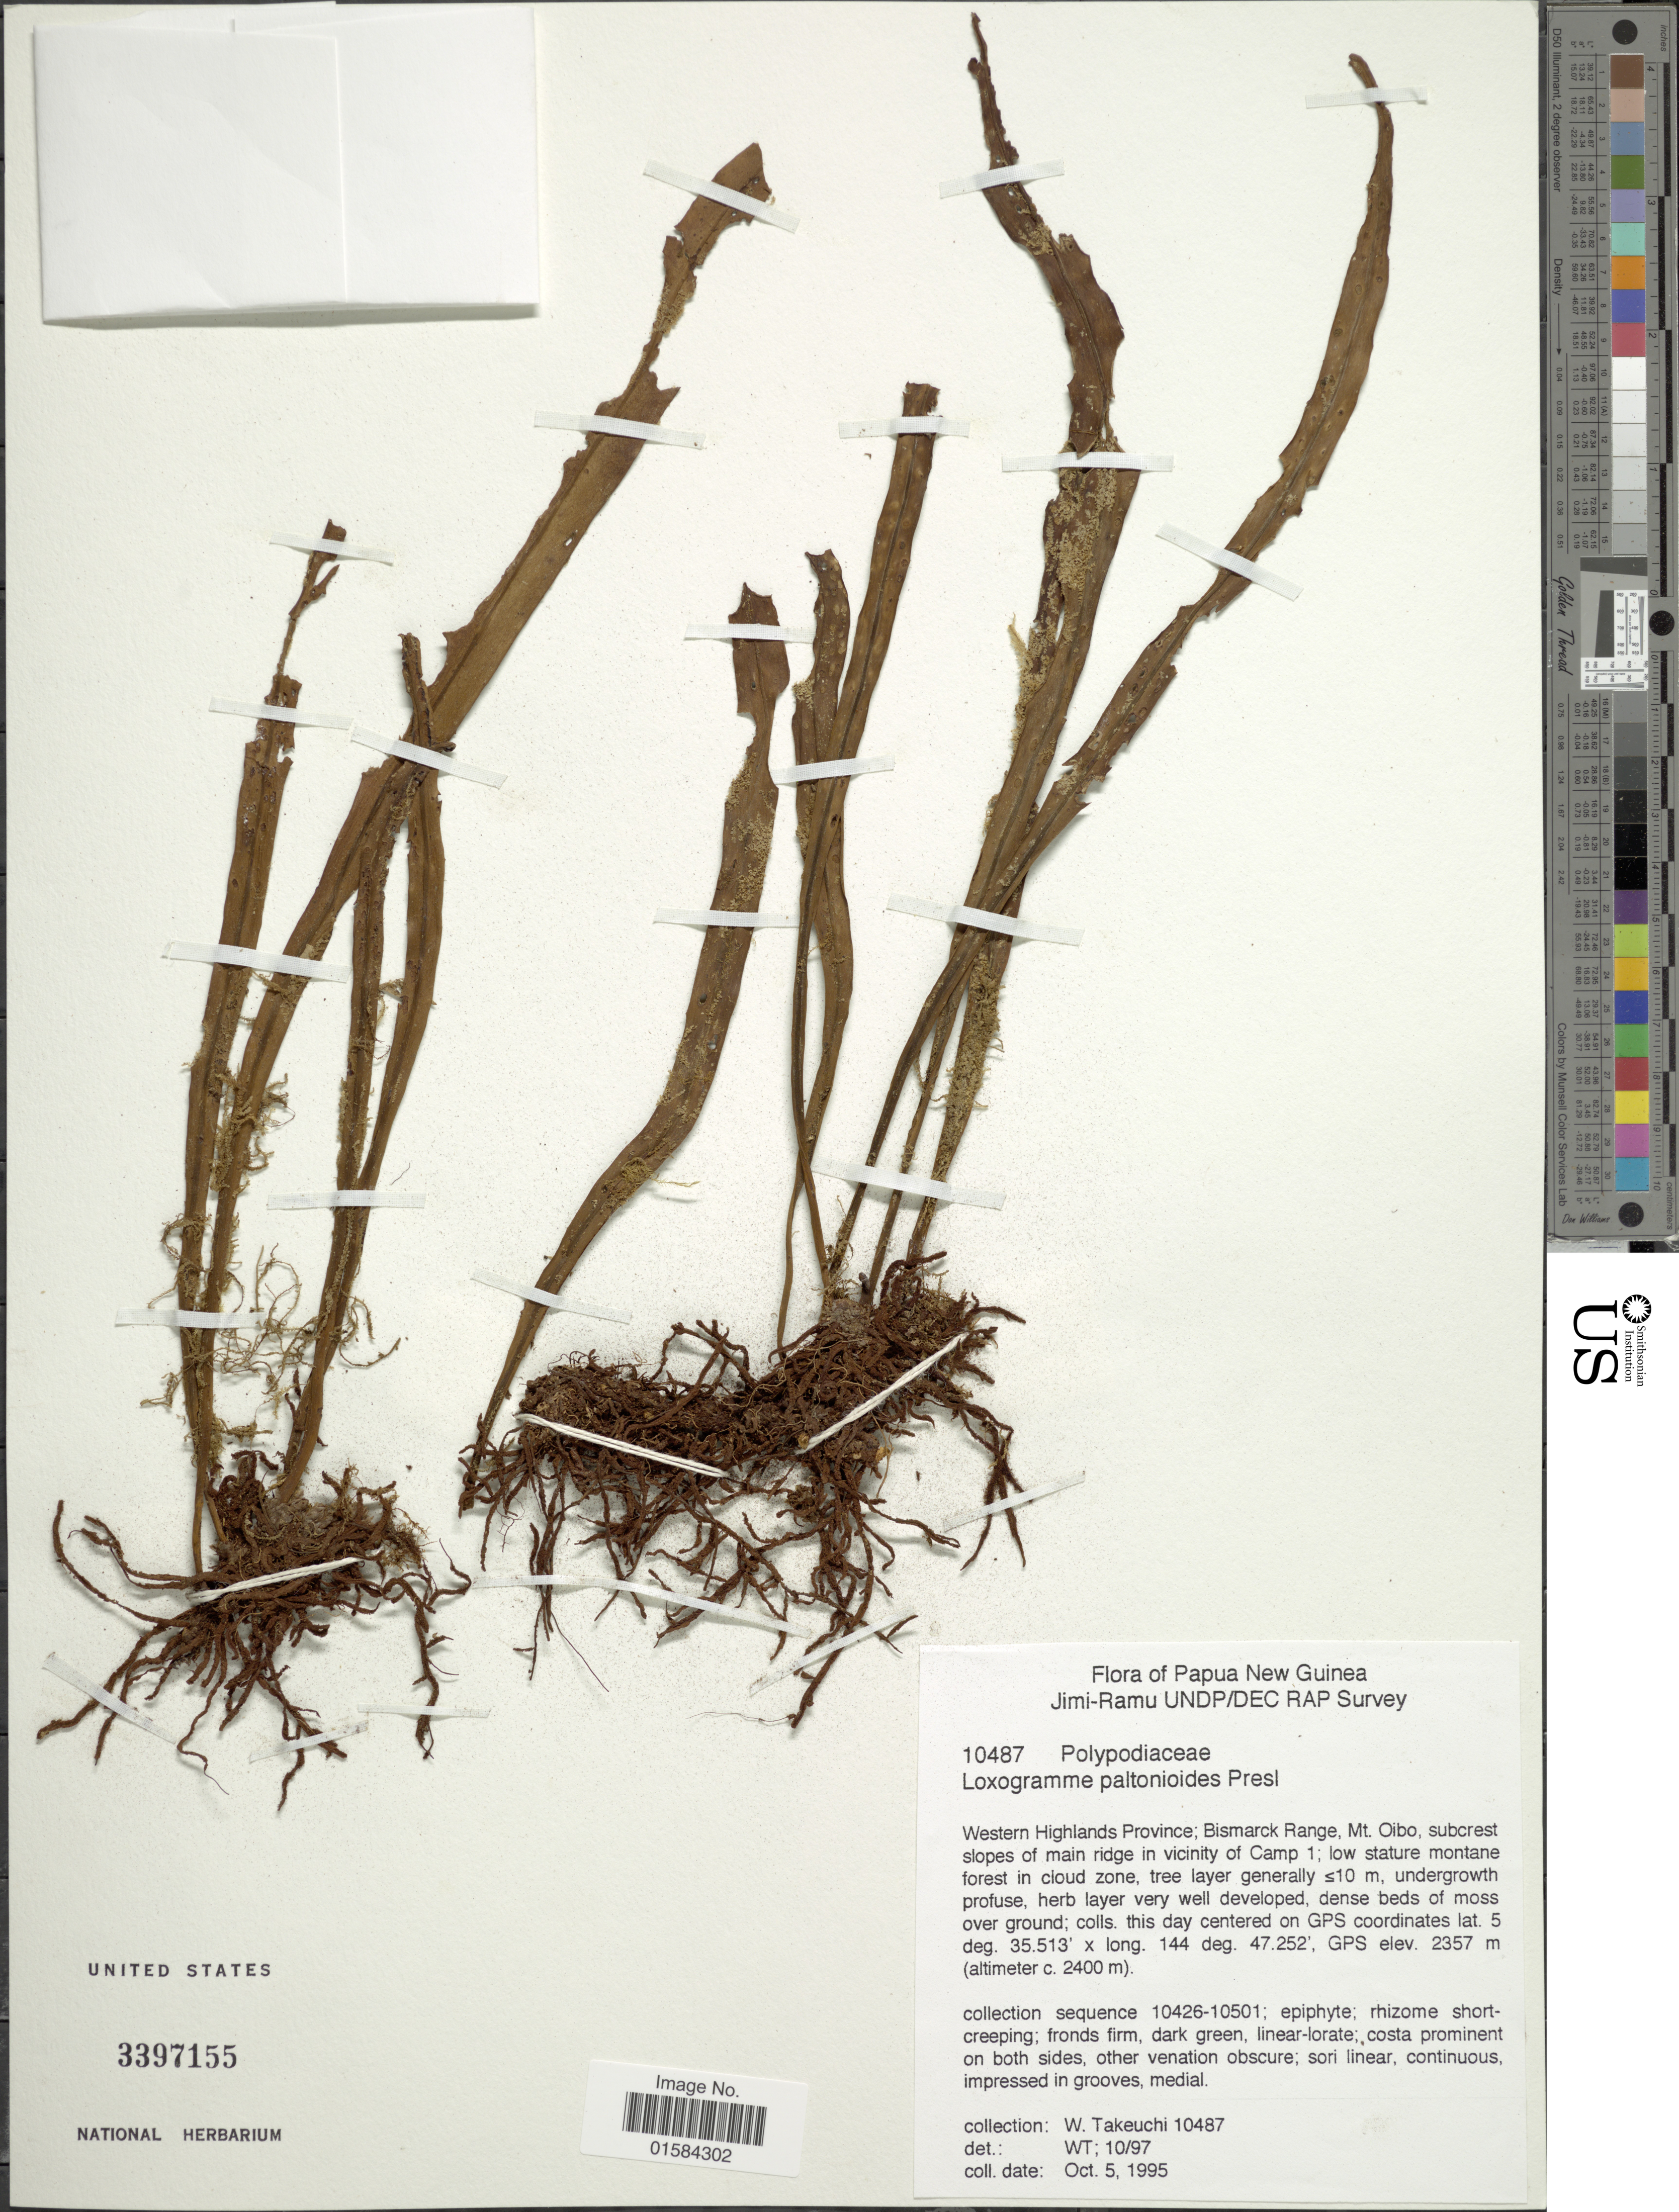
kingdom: Plantae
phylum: Tracheophyta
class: Polypodiopsida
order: Polypodiales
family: Polypodiaceae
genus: Loxogramme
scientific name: Loxogramme paltonioides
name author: Copel.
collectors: W. Takeuchi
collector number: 10487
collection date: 1995-10-05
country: Papua New Guinea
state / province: Western Highlands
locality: Western Highlands Province; Bismarck Range,Mt. Oibo, subcrest slopes of main ridge in vicinity of Camp 1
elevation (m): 2357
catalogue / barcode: US 3397155